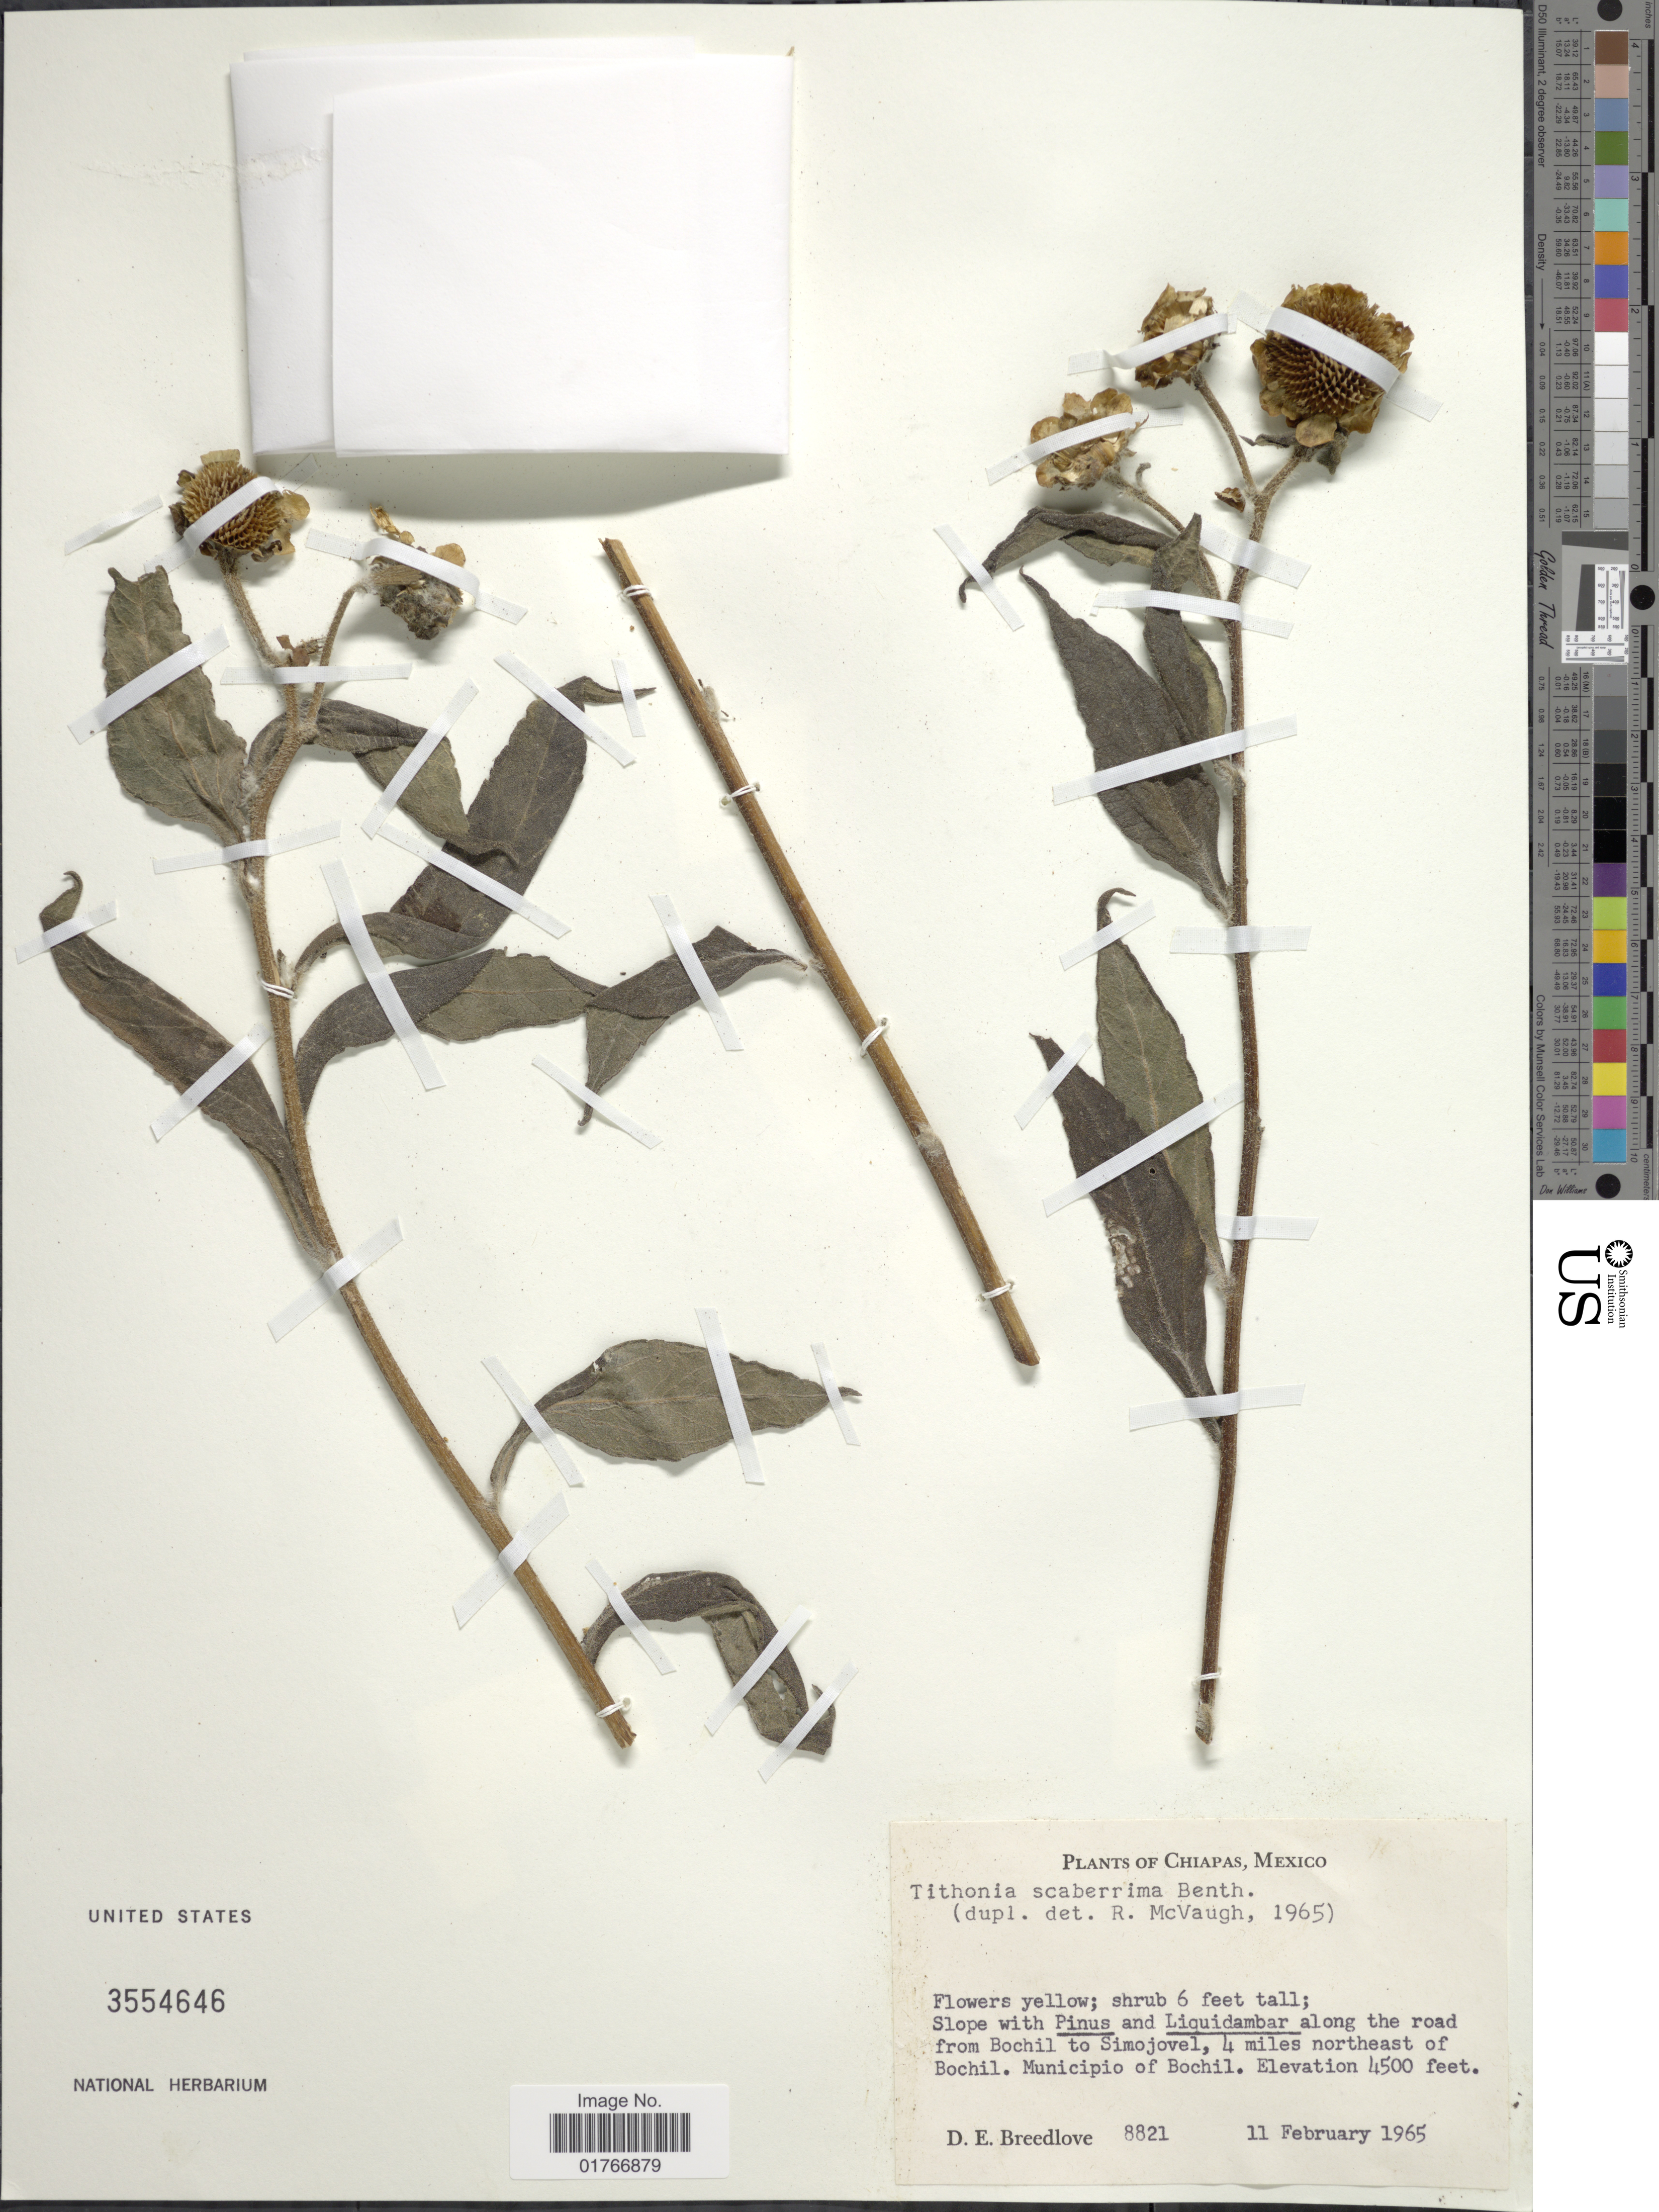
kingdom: Plantae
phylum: Tracheophyta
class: Magnoliopsida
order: Asterales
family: Asteraceae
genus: Tithonia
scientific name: Tithonia longiradiata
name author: (Bertol.) S.F. Blake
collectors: D. E. Breedlove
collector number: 8821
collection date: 1965-02-11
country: Mexico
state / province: Chiapas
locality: Along the road from Bochil to Simojovel, 4 miles northeast of Bochil, Municipio of Bochil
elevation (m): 1372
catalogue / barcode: US 3554646